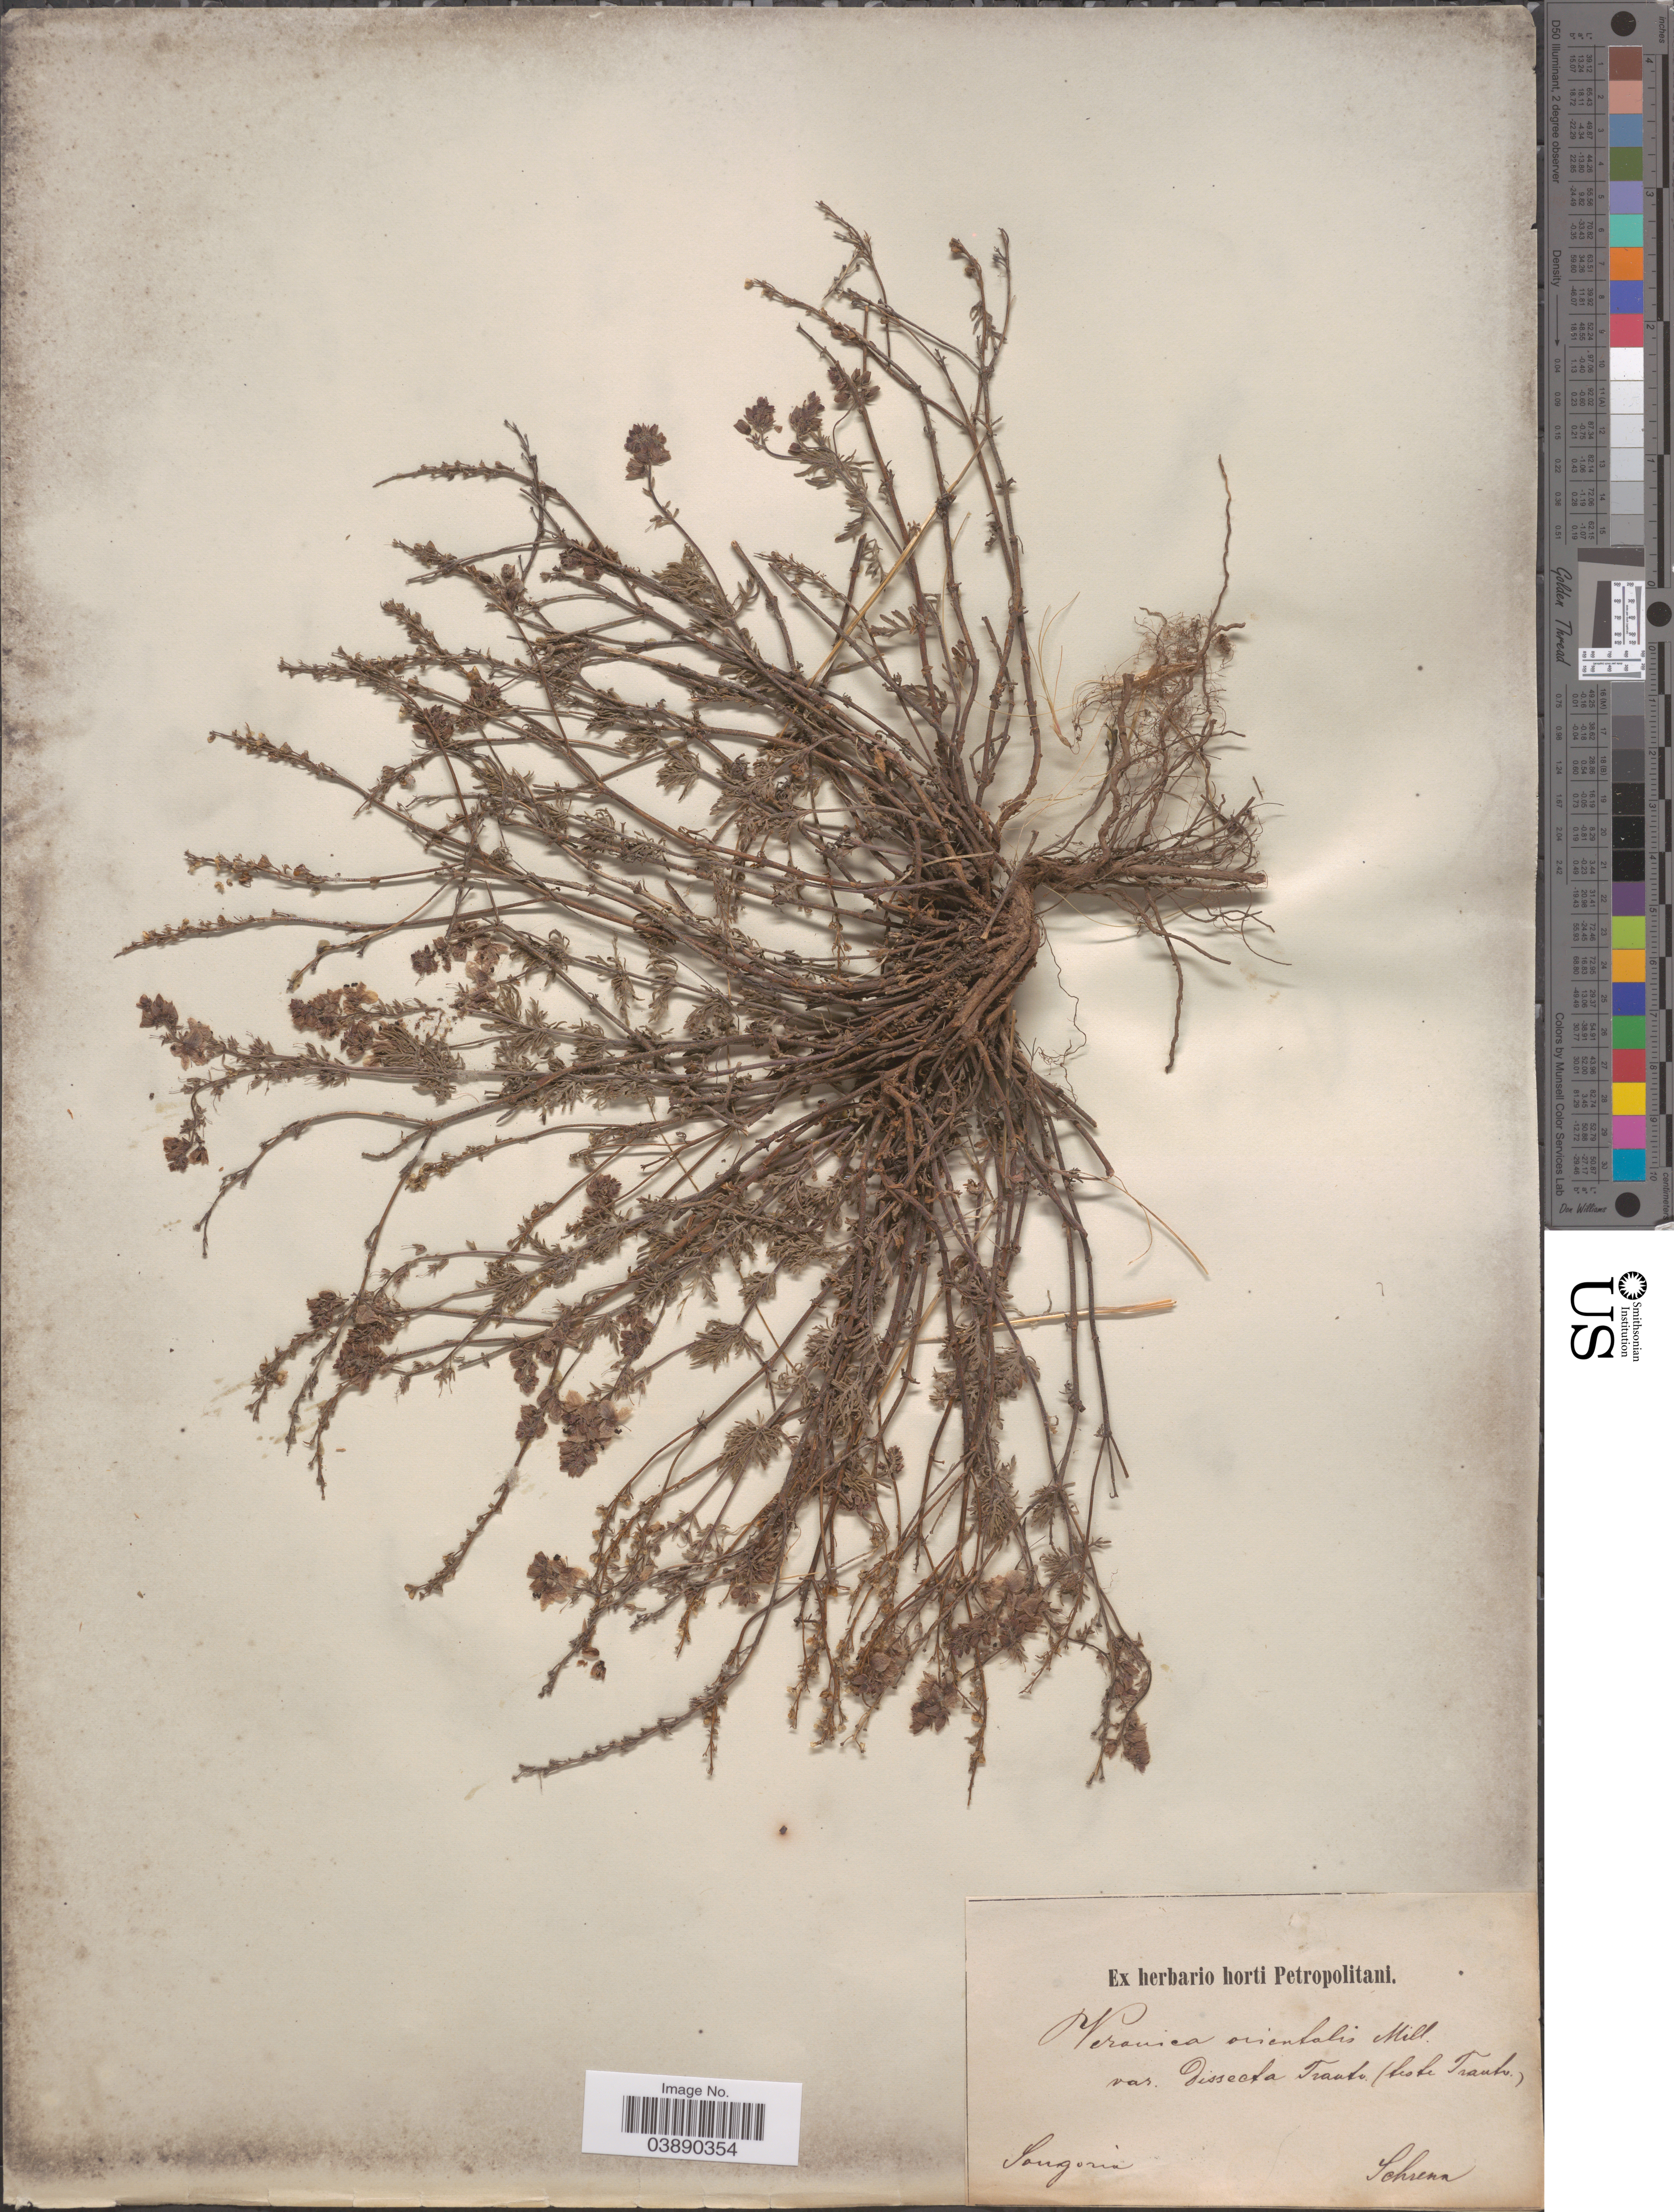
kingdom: Plantae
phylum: Tracheophyta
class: Magnoliopsida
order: Lamiales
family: Plantaginaceae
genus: Veronica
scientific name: Veronica orientalis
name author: Mill.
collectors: A.G. Schrenk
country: Kazakhstan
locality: Songaria.